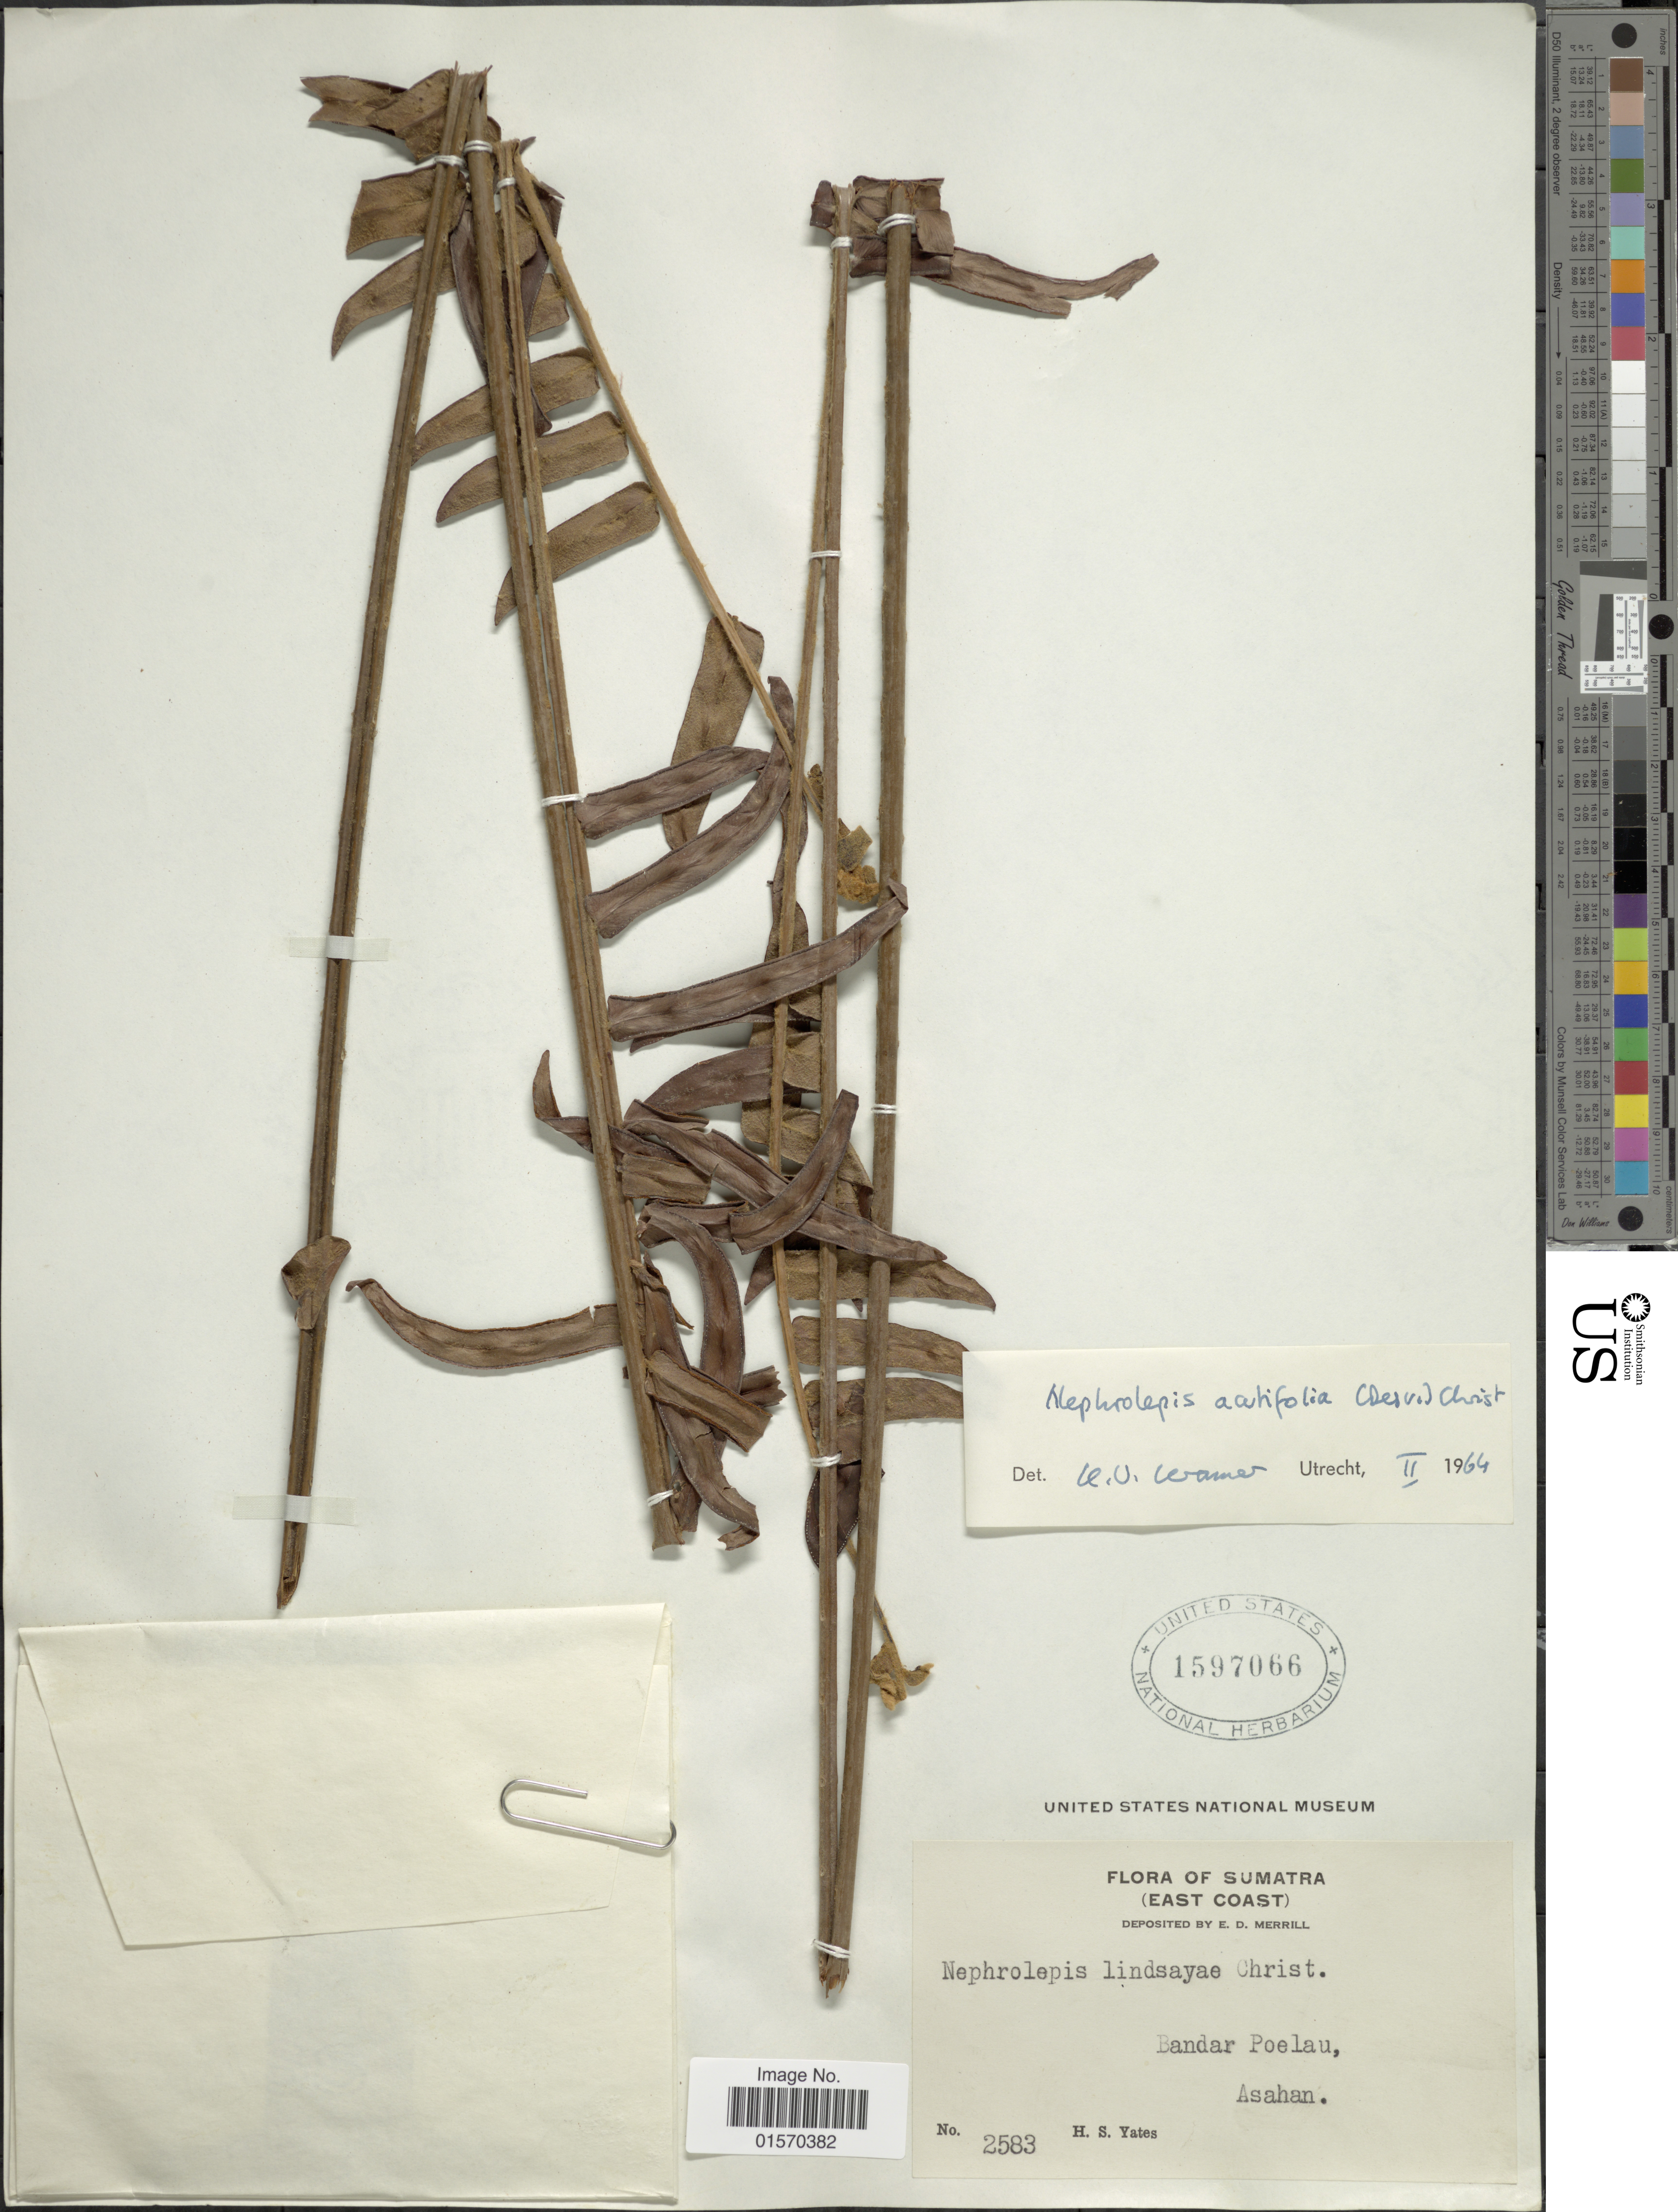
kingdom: Plantae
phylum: Tracheophyta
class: Polypodiopsida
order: Polypodiales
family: Nephrolepidaceae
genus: Nephrolepis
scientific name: Nephrolepis acutifolia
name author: (Desv.) Chr.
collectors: H. S. Yates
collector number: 2583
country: Indonesia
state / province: Sumatra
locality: Sumatra (East Coast). Bandar Poelau, Asahan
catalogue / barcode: US 1597066